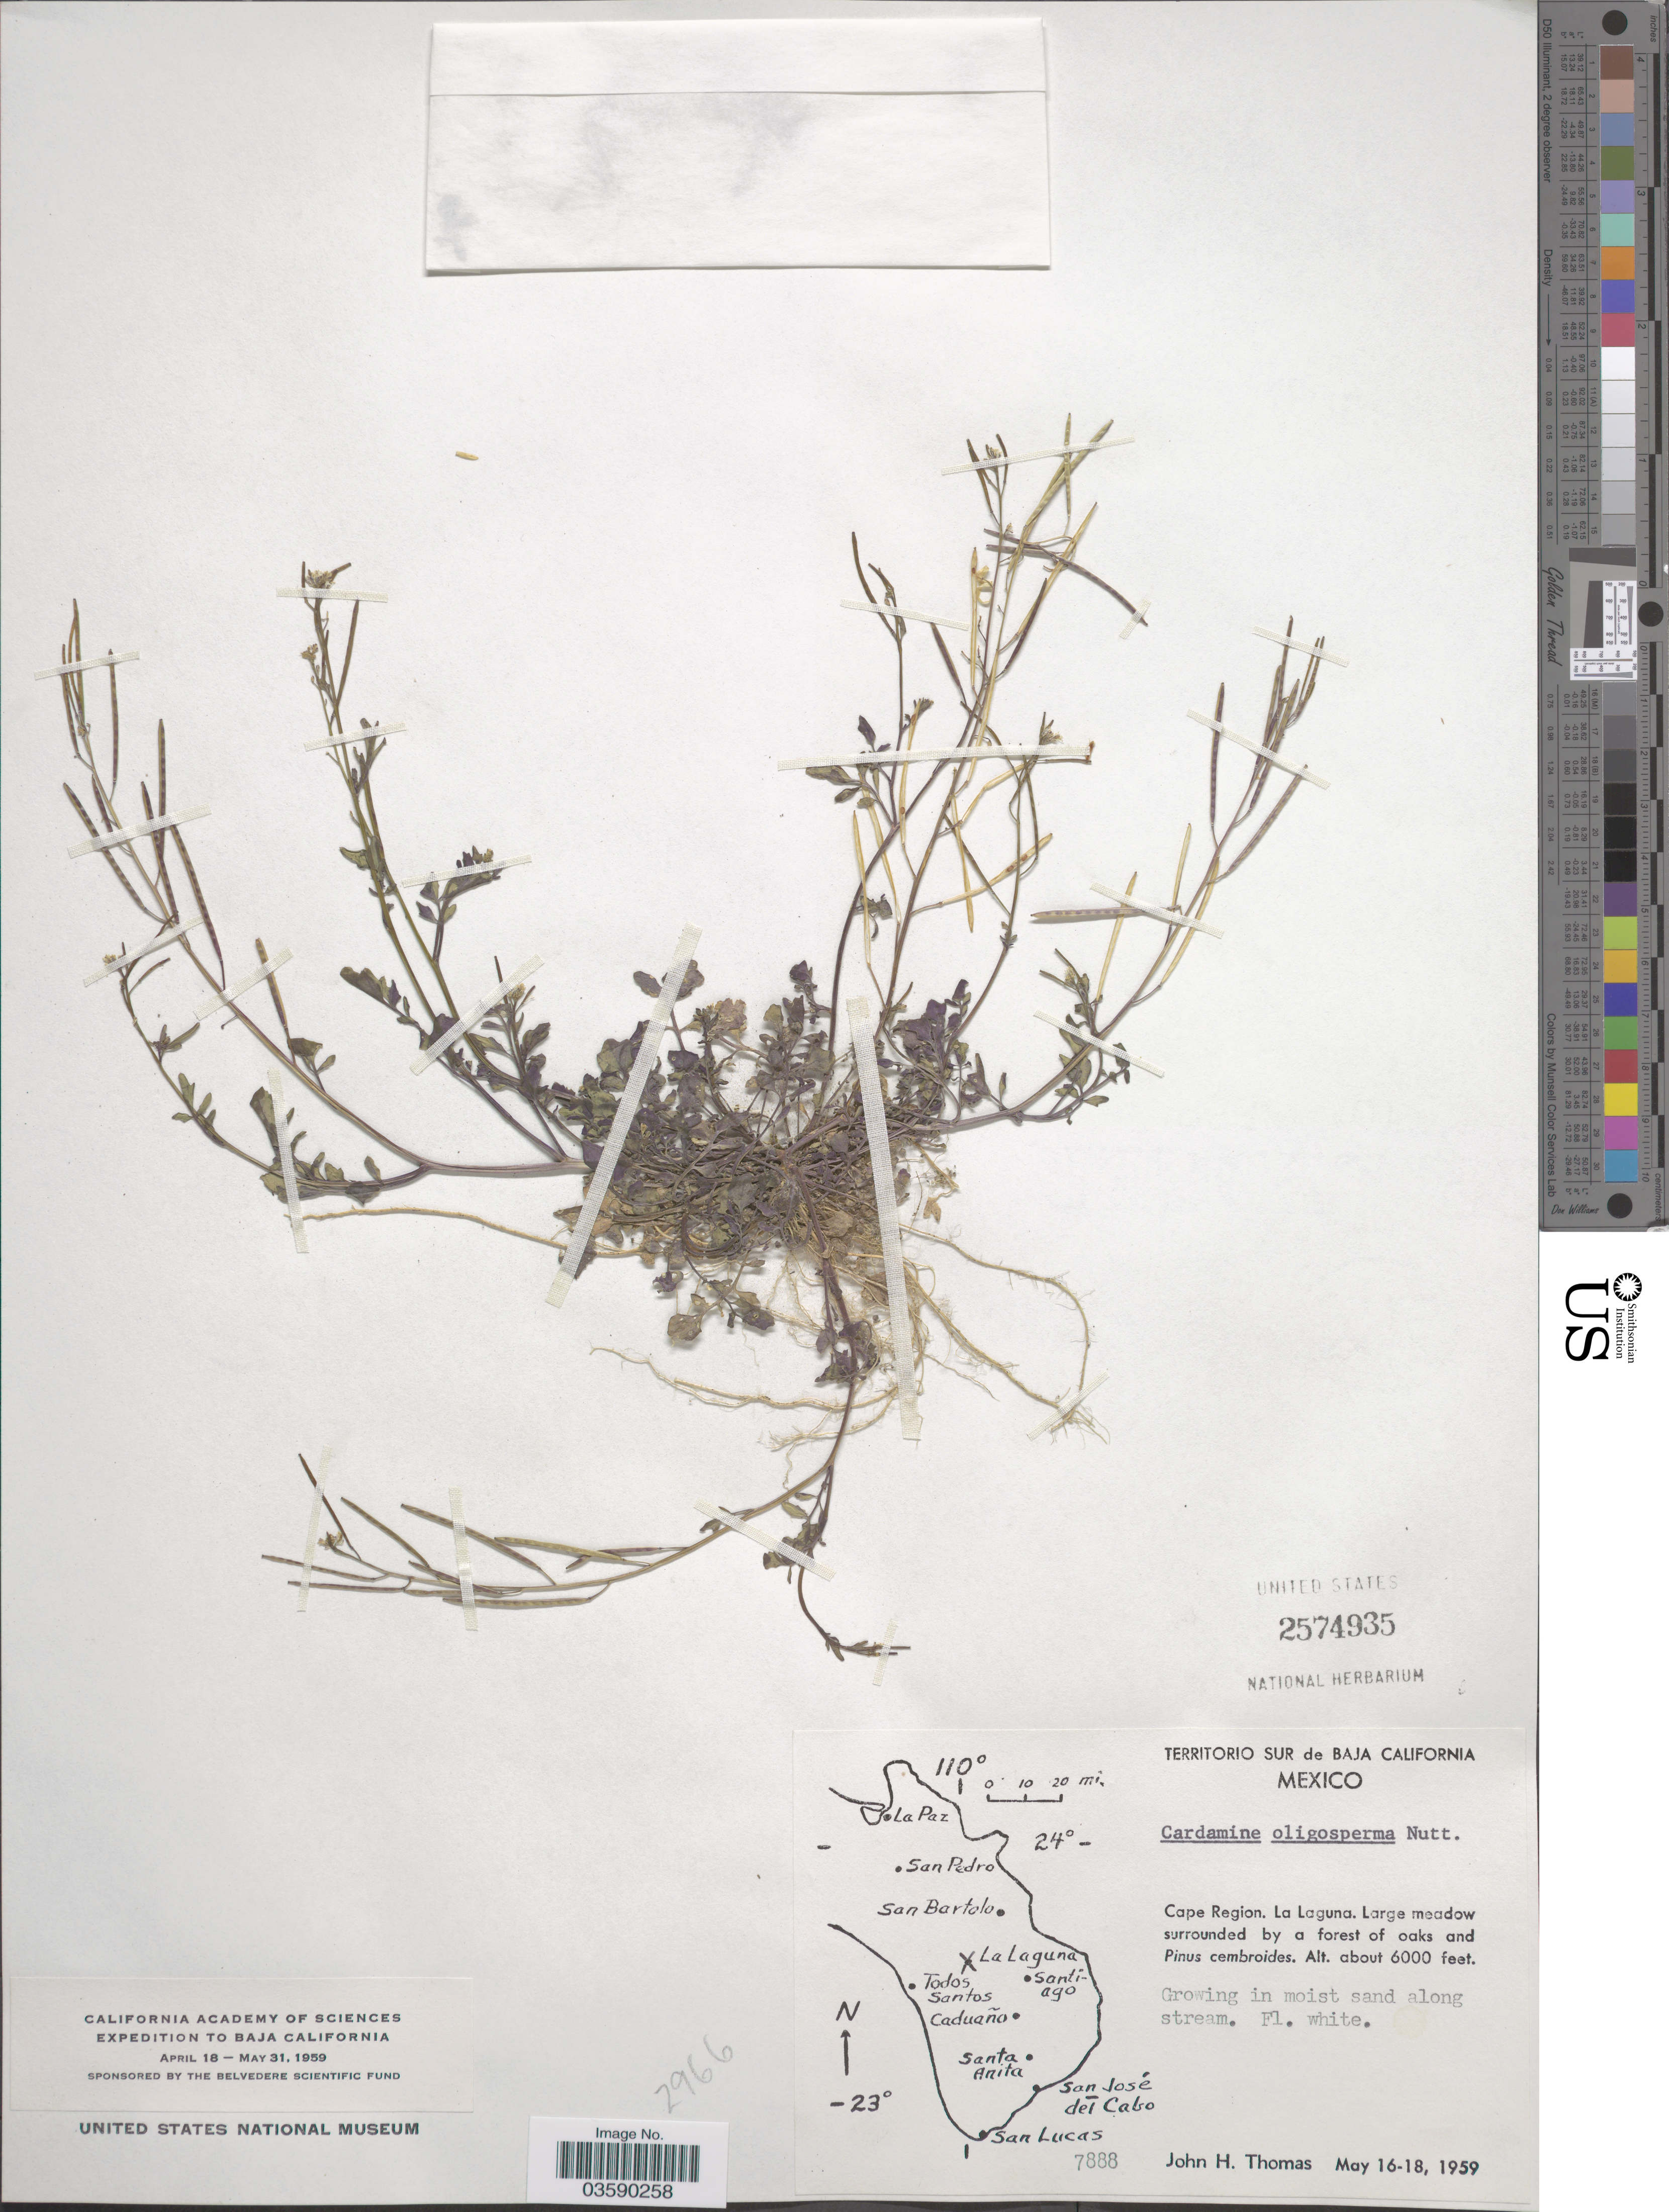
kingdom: Plantae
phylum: Tracheophyta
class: Magnoliopsida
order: Brassicales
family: Brassicaceae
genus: Cardamine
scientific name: Cardamine oligosperma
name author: Nutt.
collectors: J. H. Thomas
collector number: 7888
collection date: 1959-05-16/1959-05-18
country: Mexico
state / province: México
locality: Territorio Sur de Baja California. Cape Region. La Laguna.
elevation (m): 1829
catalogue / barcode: US 2574935